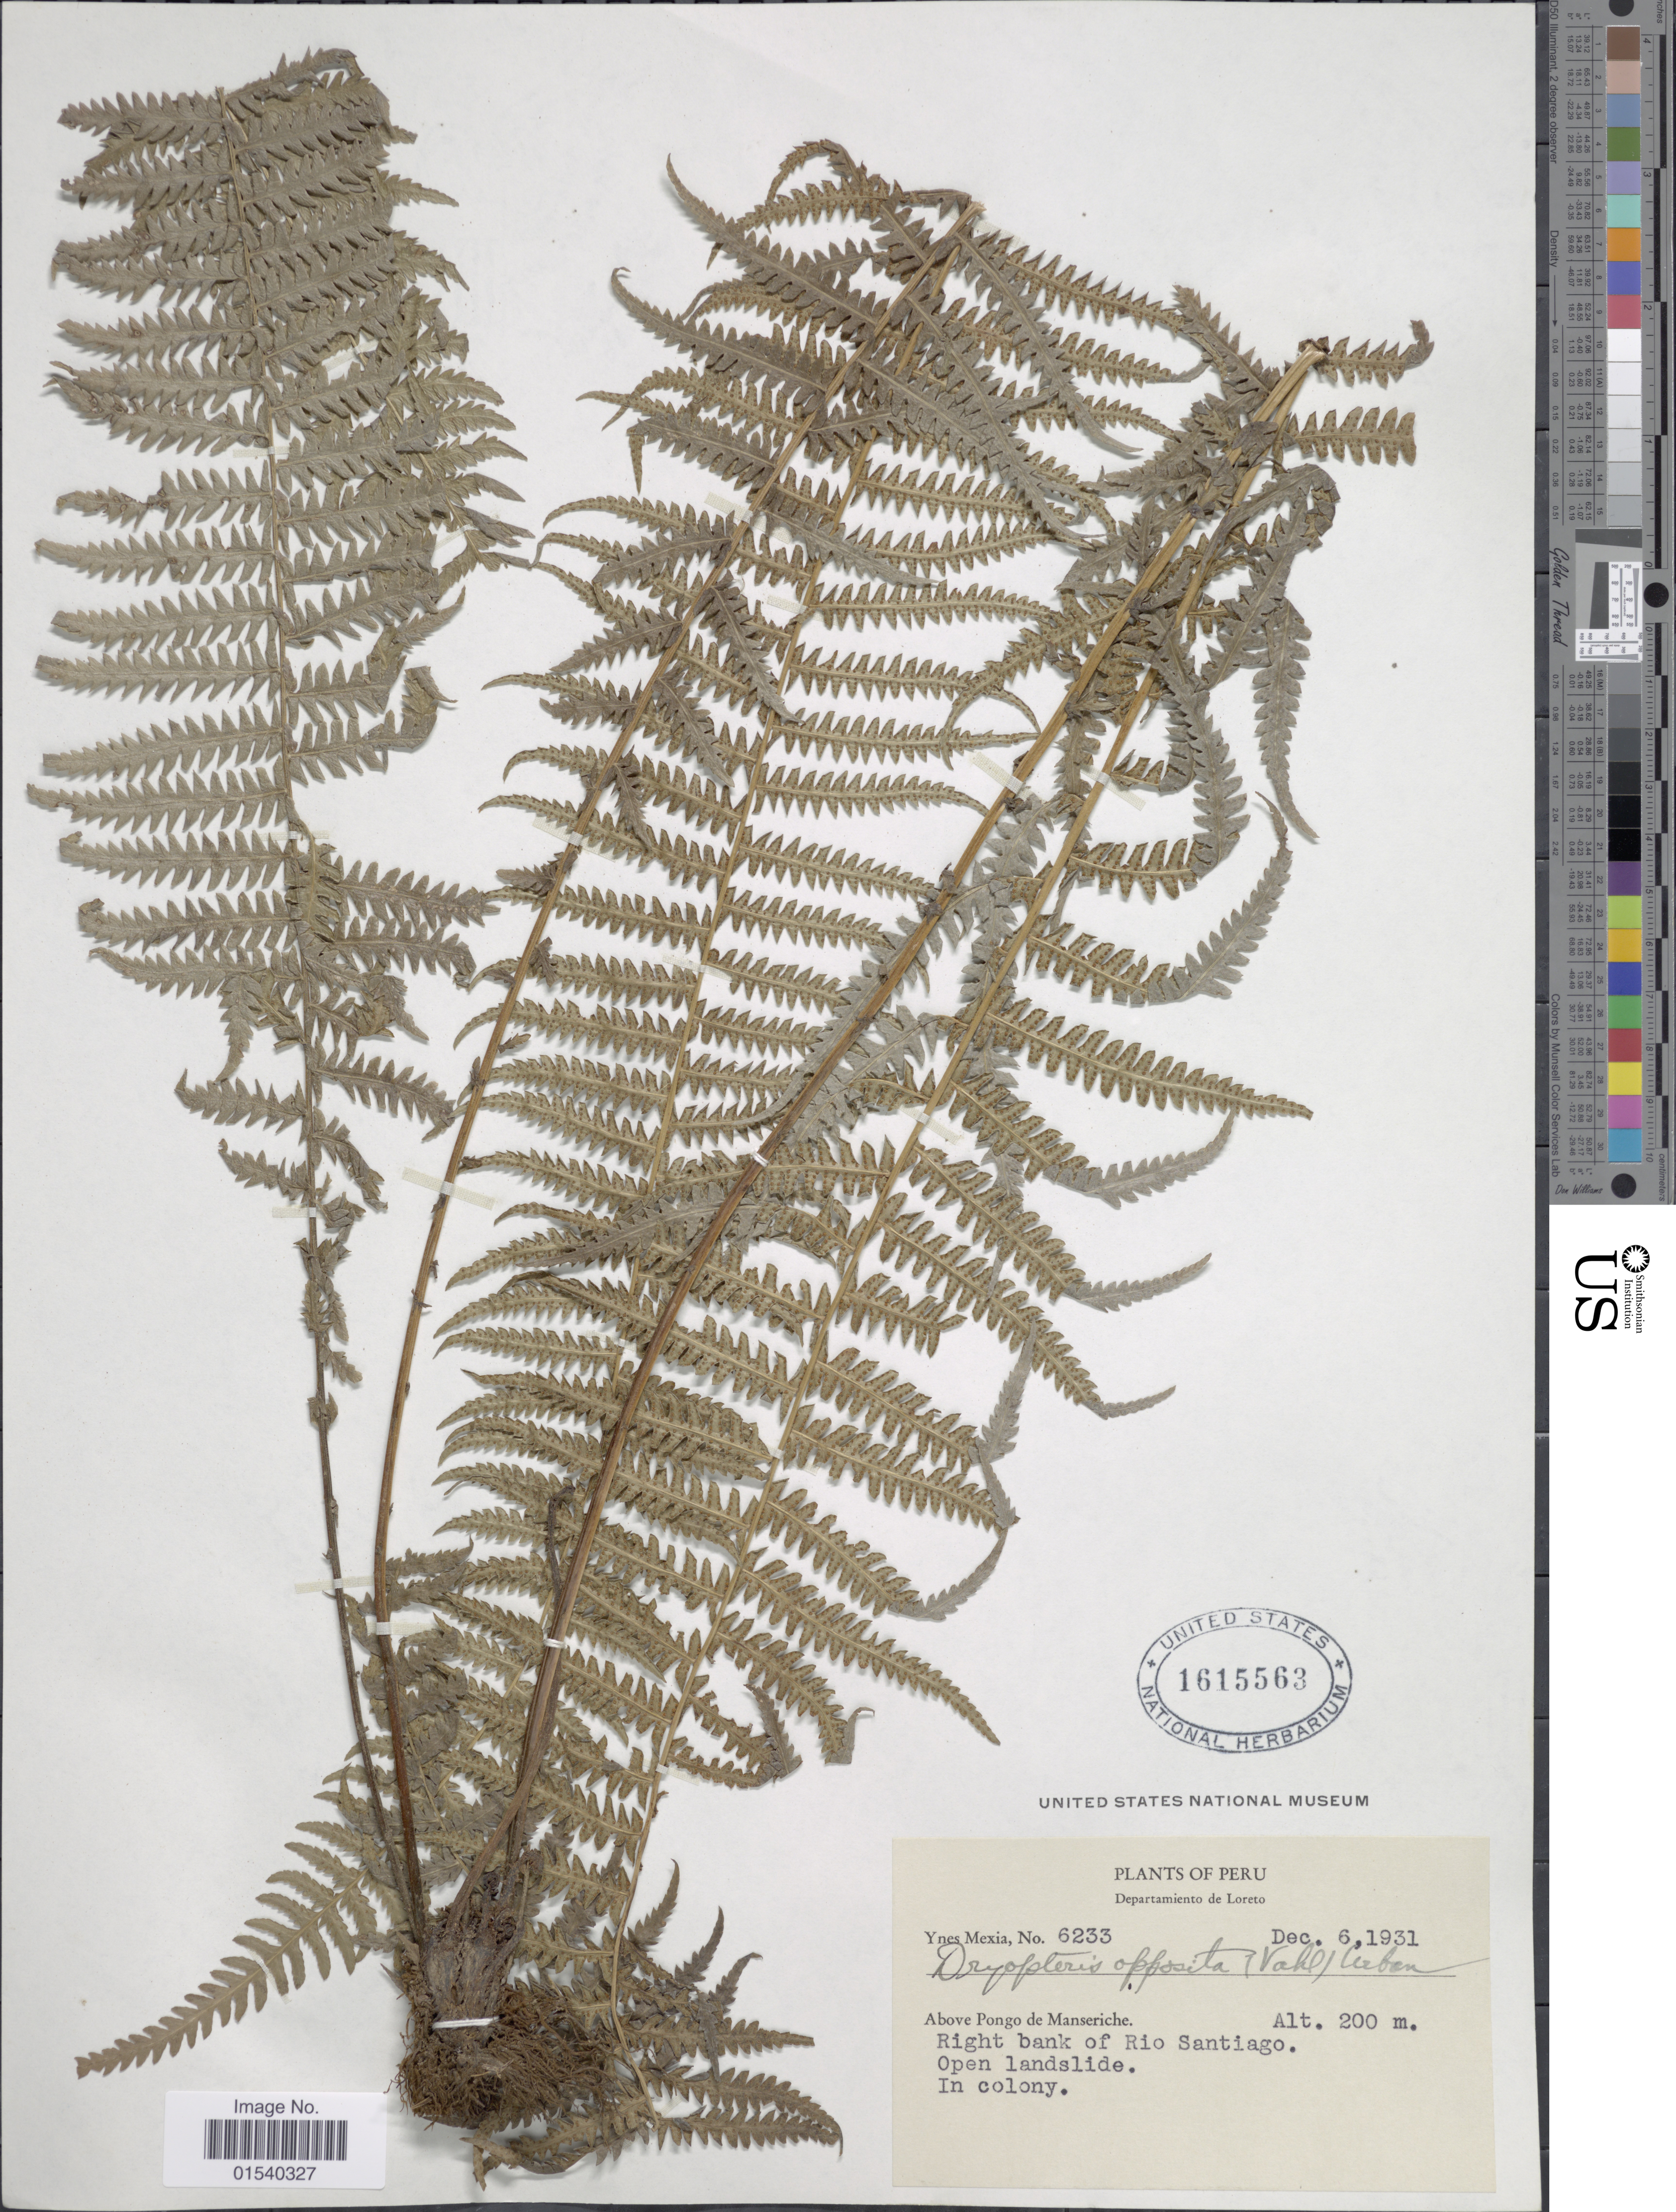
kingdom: Plantae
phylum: Tracheophyta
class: Polypodiopsida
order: Polypodiales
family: Thelypteridaceae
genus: Amauropelta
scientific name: Amauropelta opposita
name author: (Vahl) Pic. Serm.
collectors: Y. Mexia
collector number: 6233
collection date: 1931-12-06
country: Peru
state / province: Loreto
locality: Departamento de Loreto, Above Pongo de Manseriche. Right bank of Rio Santiago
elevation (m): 200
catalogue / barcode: US 1615563